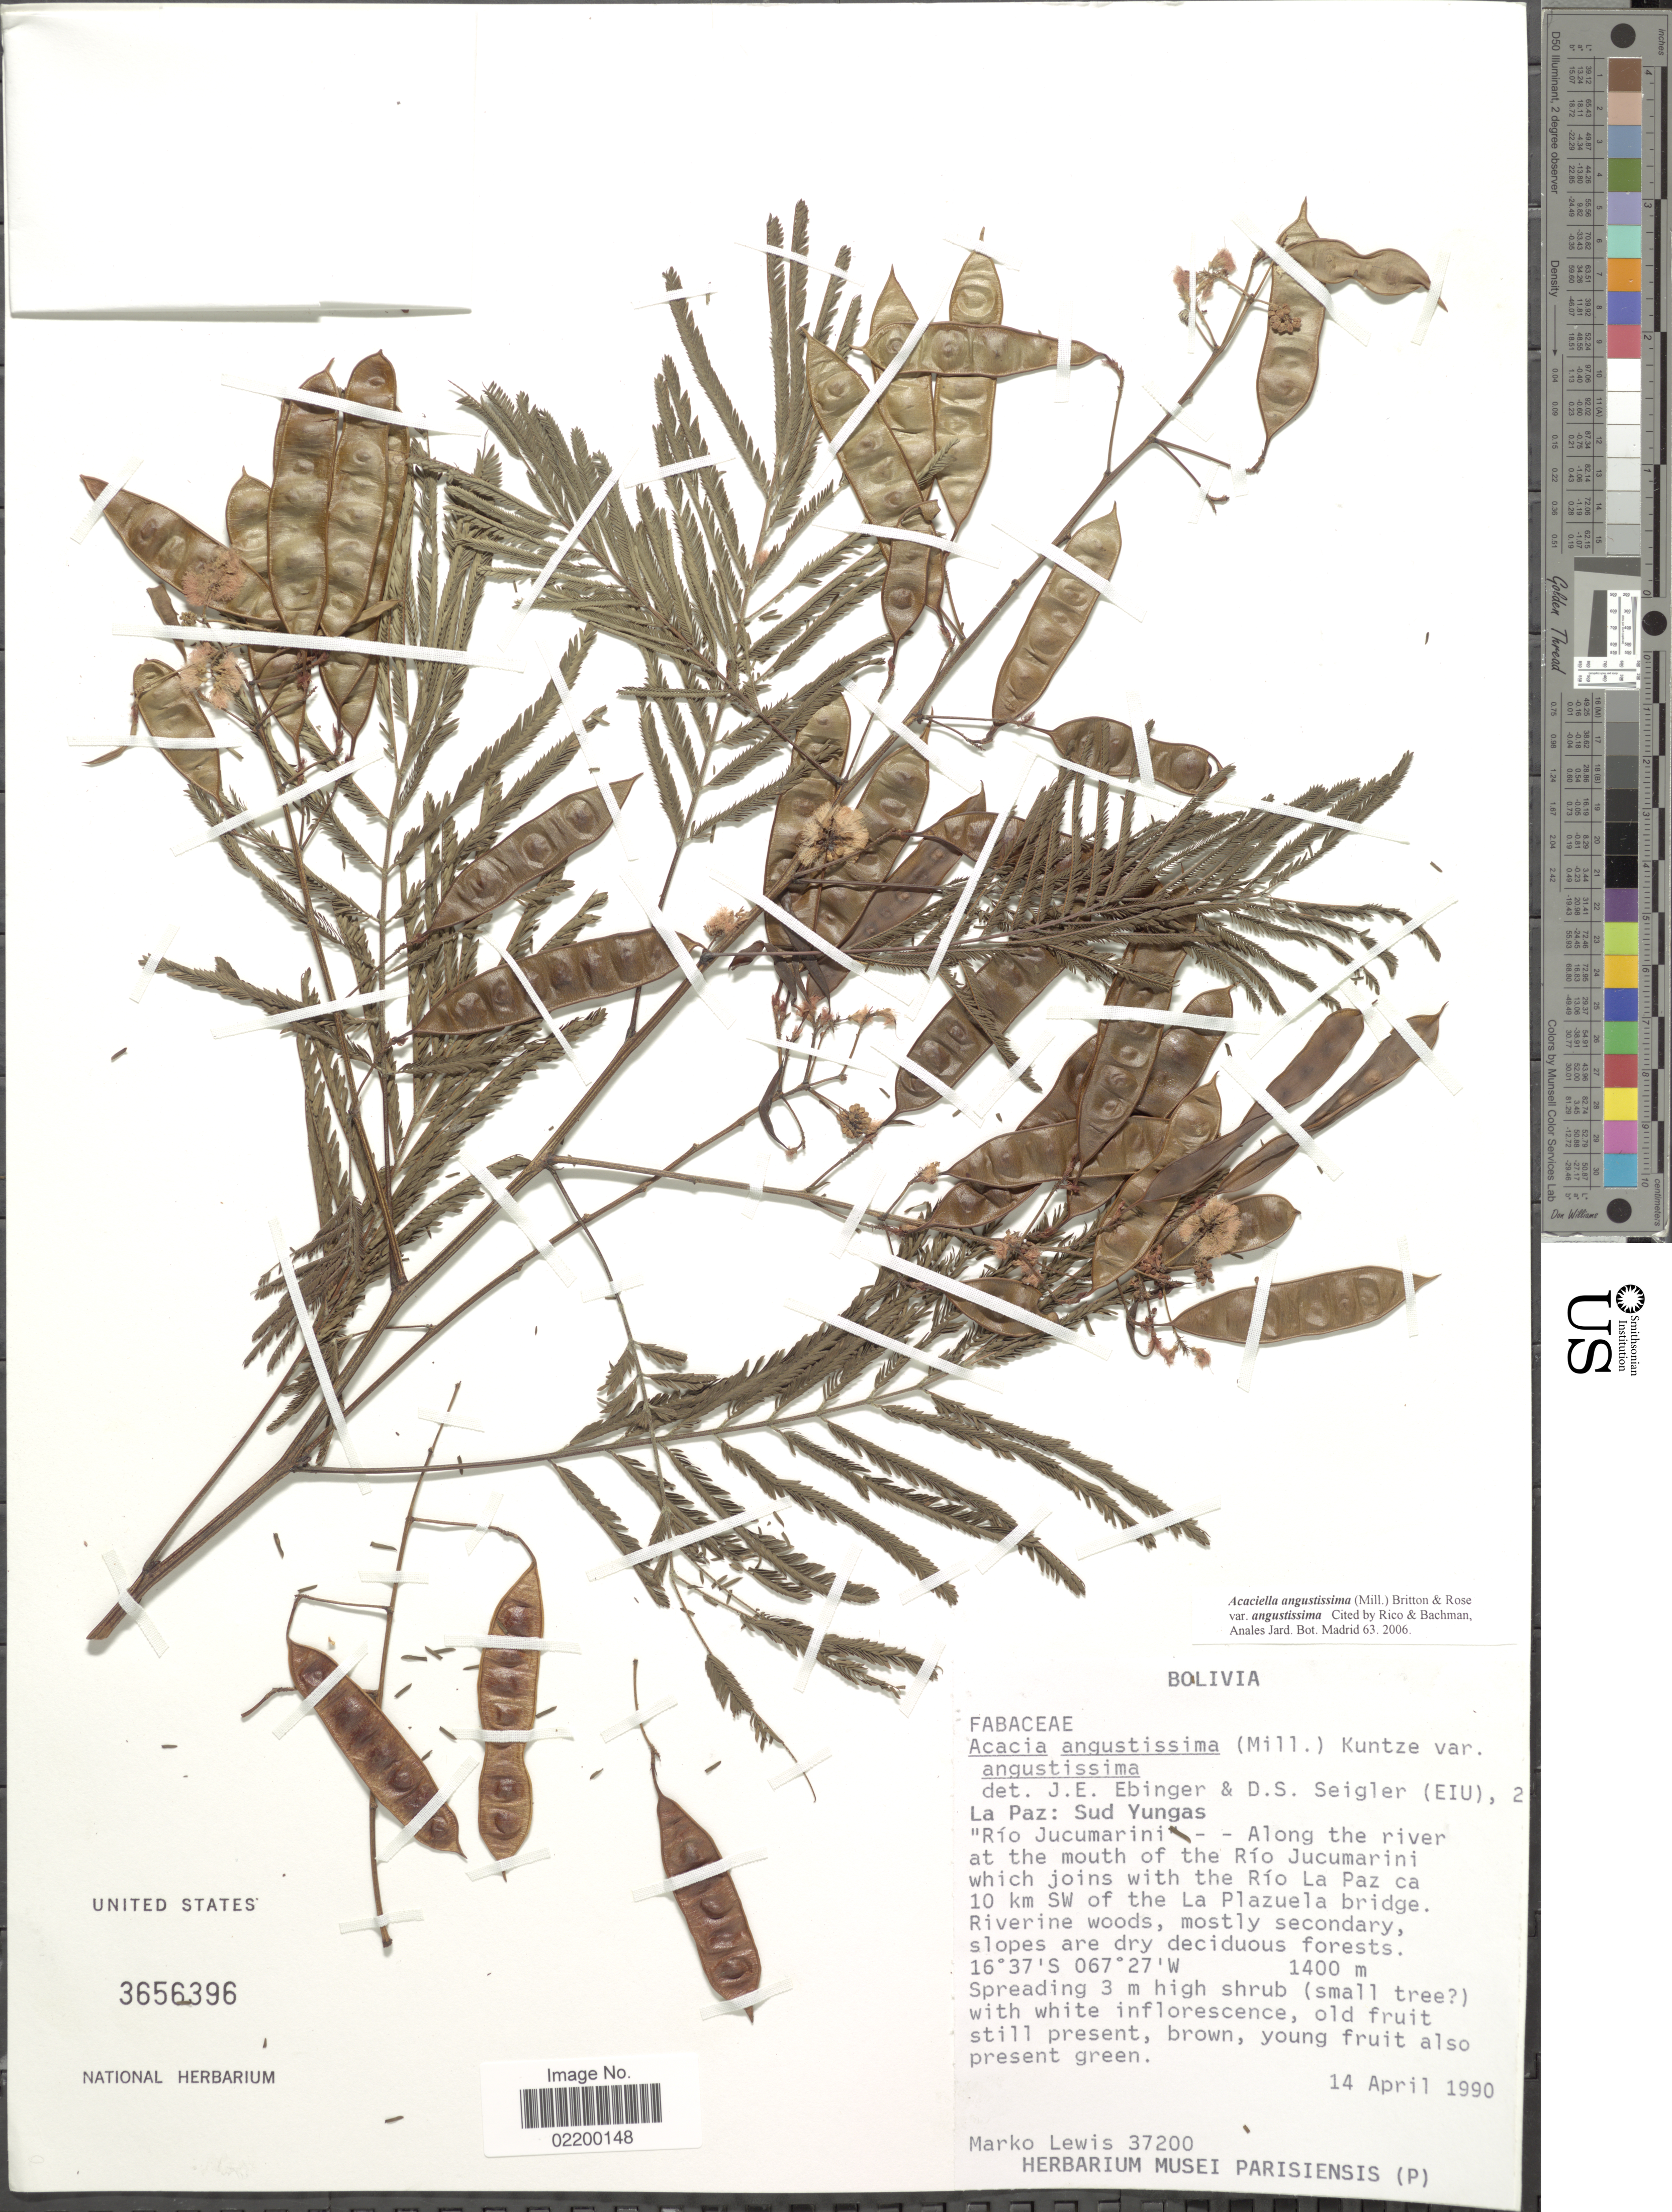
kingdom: Plantae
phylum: Tracheophyta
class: Magnoliopsida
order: Fabales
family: Fabaceae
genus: Acaciella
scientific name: Acaciella angustissima var. angustissima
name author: (Mill.) Britton & Rose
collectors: M. A. Lewis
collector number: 37200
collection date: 1990-04-14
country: Bolivia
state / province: La Paz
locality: La Paz: Sud Yungas. Rio Jucumarini - - along the river at the mouth of the Rio Jucumarini which joins with the Rio La Paz ca 10 km SW of the La Plazuela bridge.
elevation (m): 1400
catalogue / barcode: US 3656396